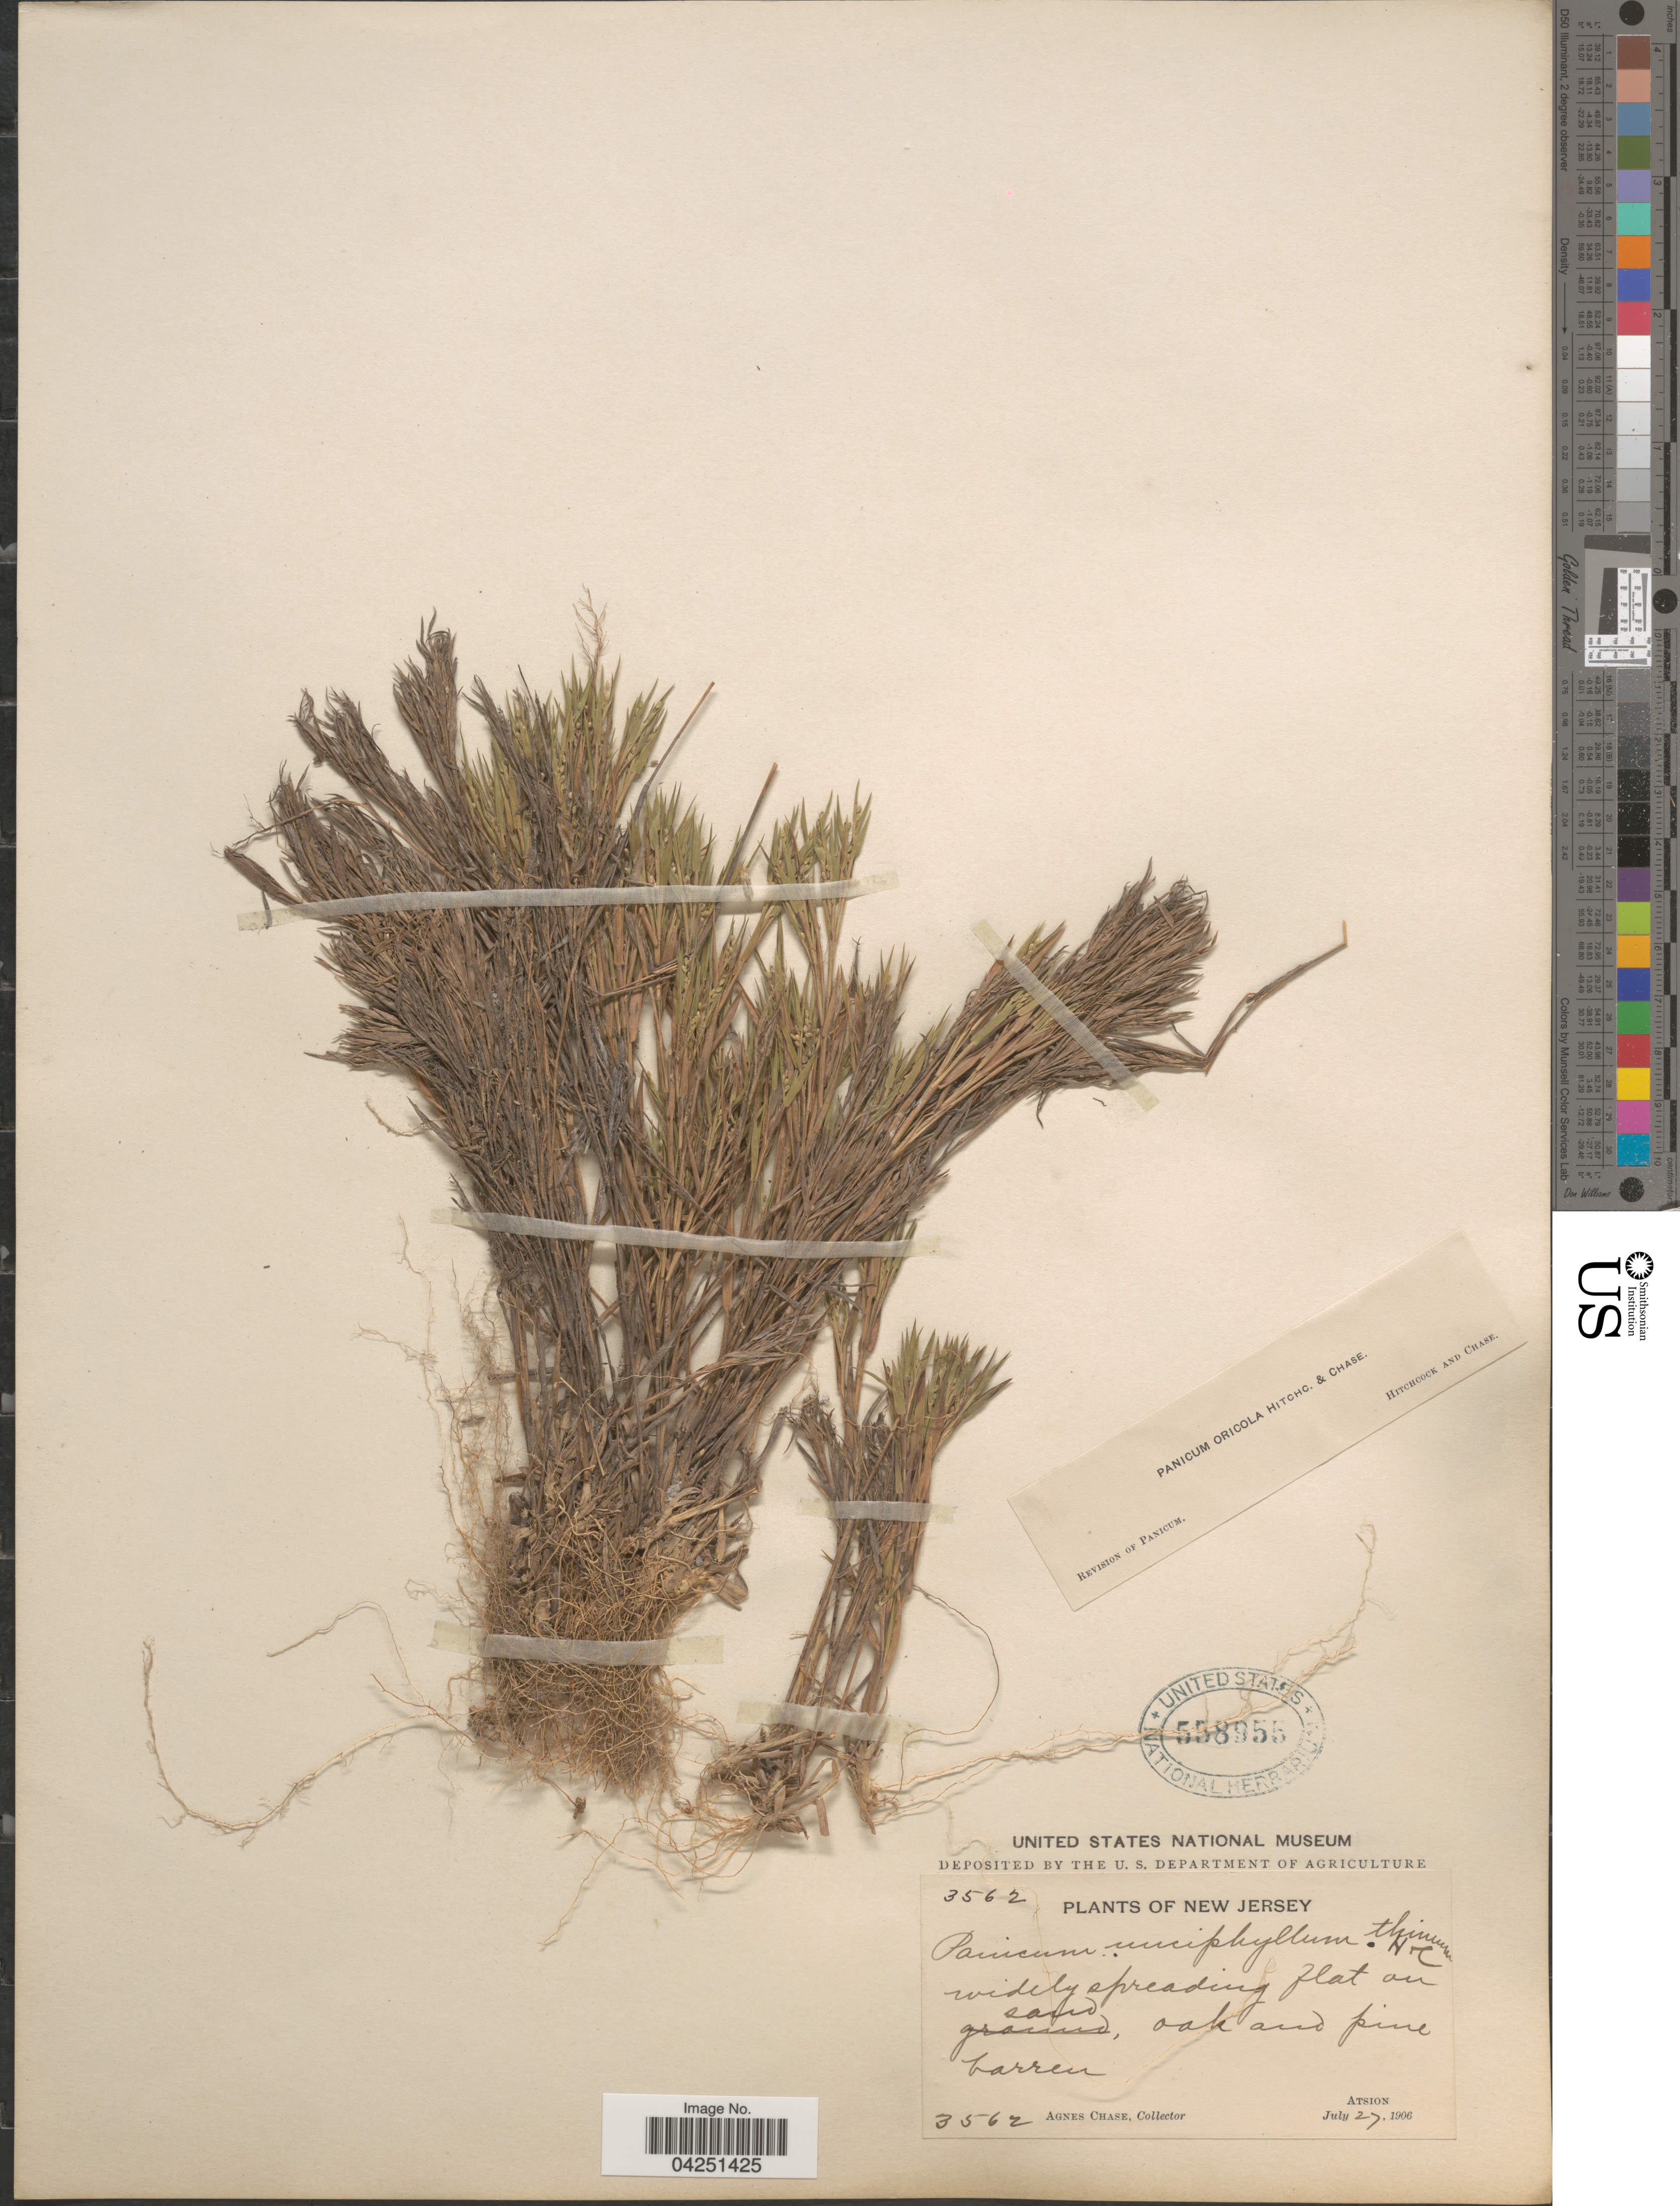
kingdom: Plantae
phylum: Tracheophyta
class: Liliopsida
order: Poales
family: Poaceae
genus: Dichanthelium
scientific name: Dichanthelium acuminatum var. acuminatum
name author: (Sw.) Gould & C.A. Clark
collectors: A. Chase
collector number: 3562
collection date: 1906-07-27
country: United States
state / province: New Jersey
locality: Widely spreading flat on sand, oak and pine barren. Atsion.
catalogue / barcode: US 558955